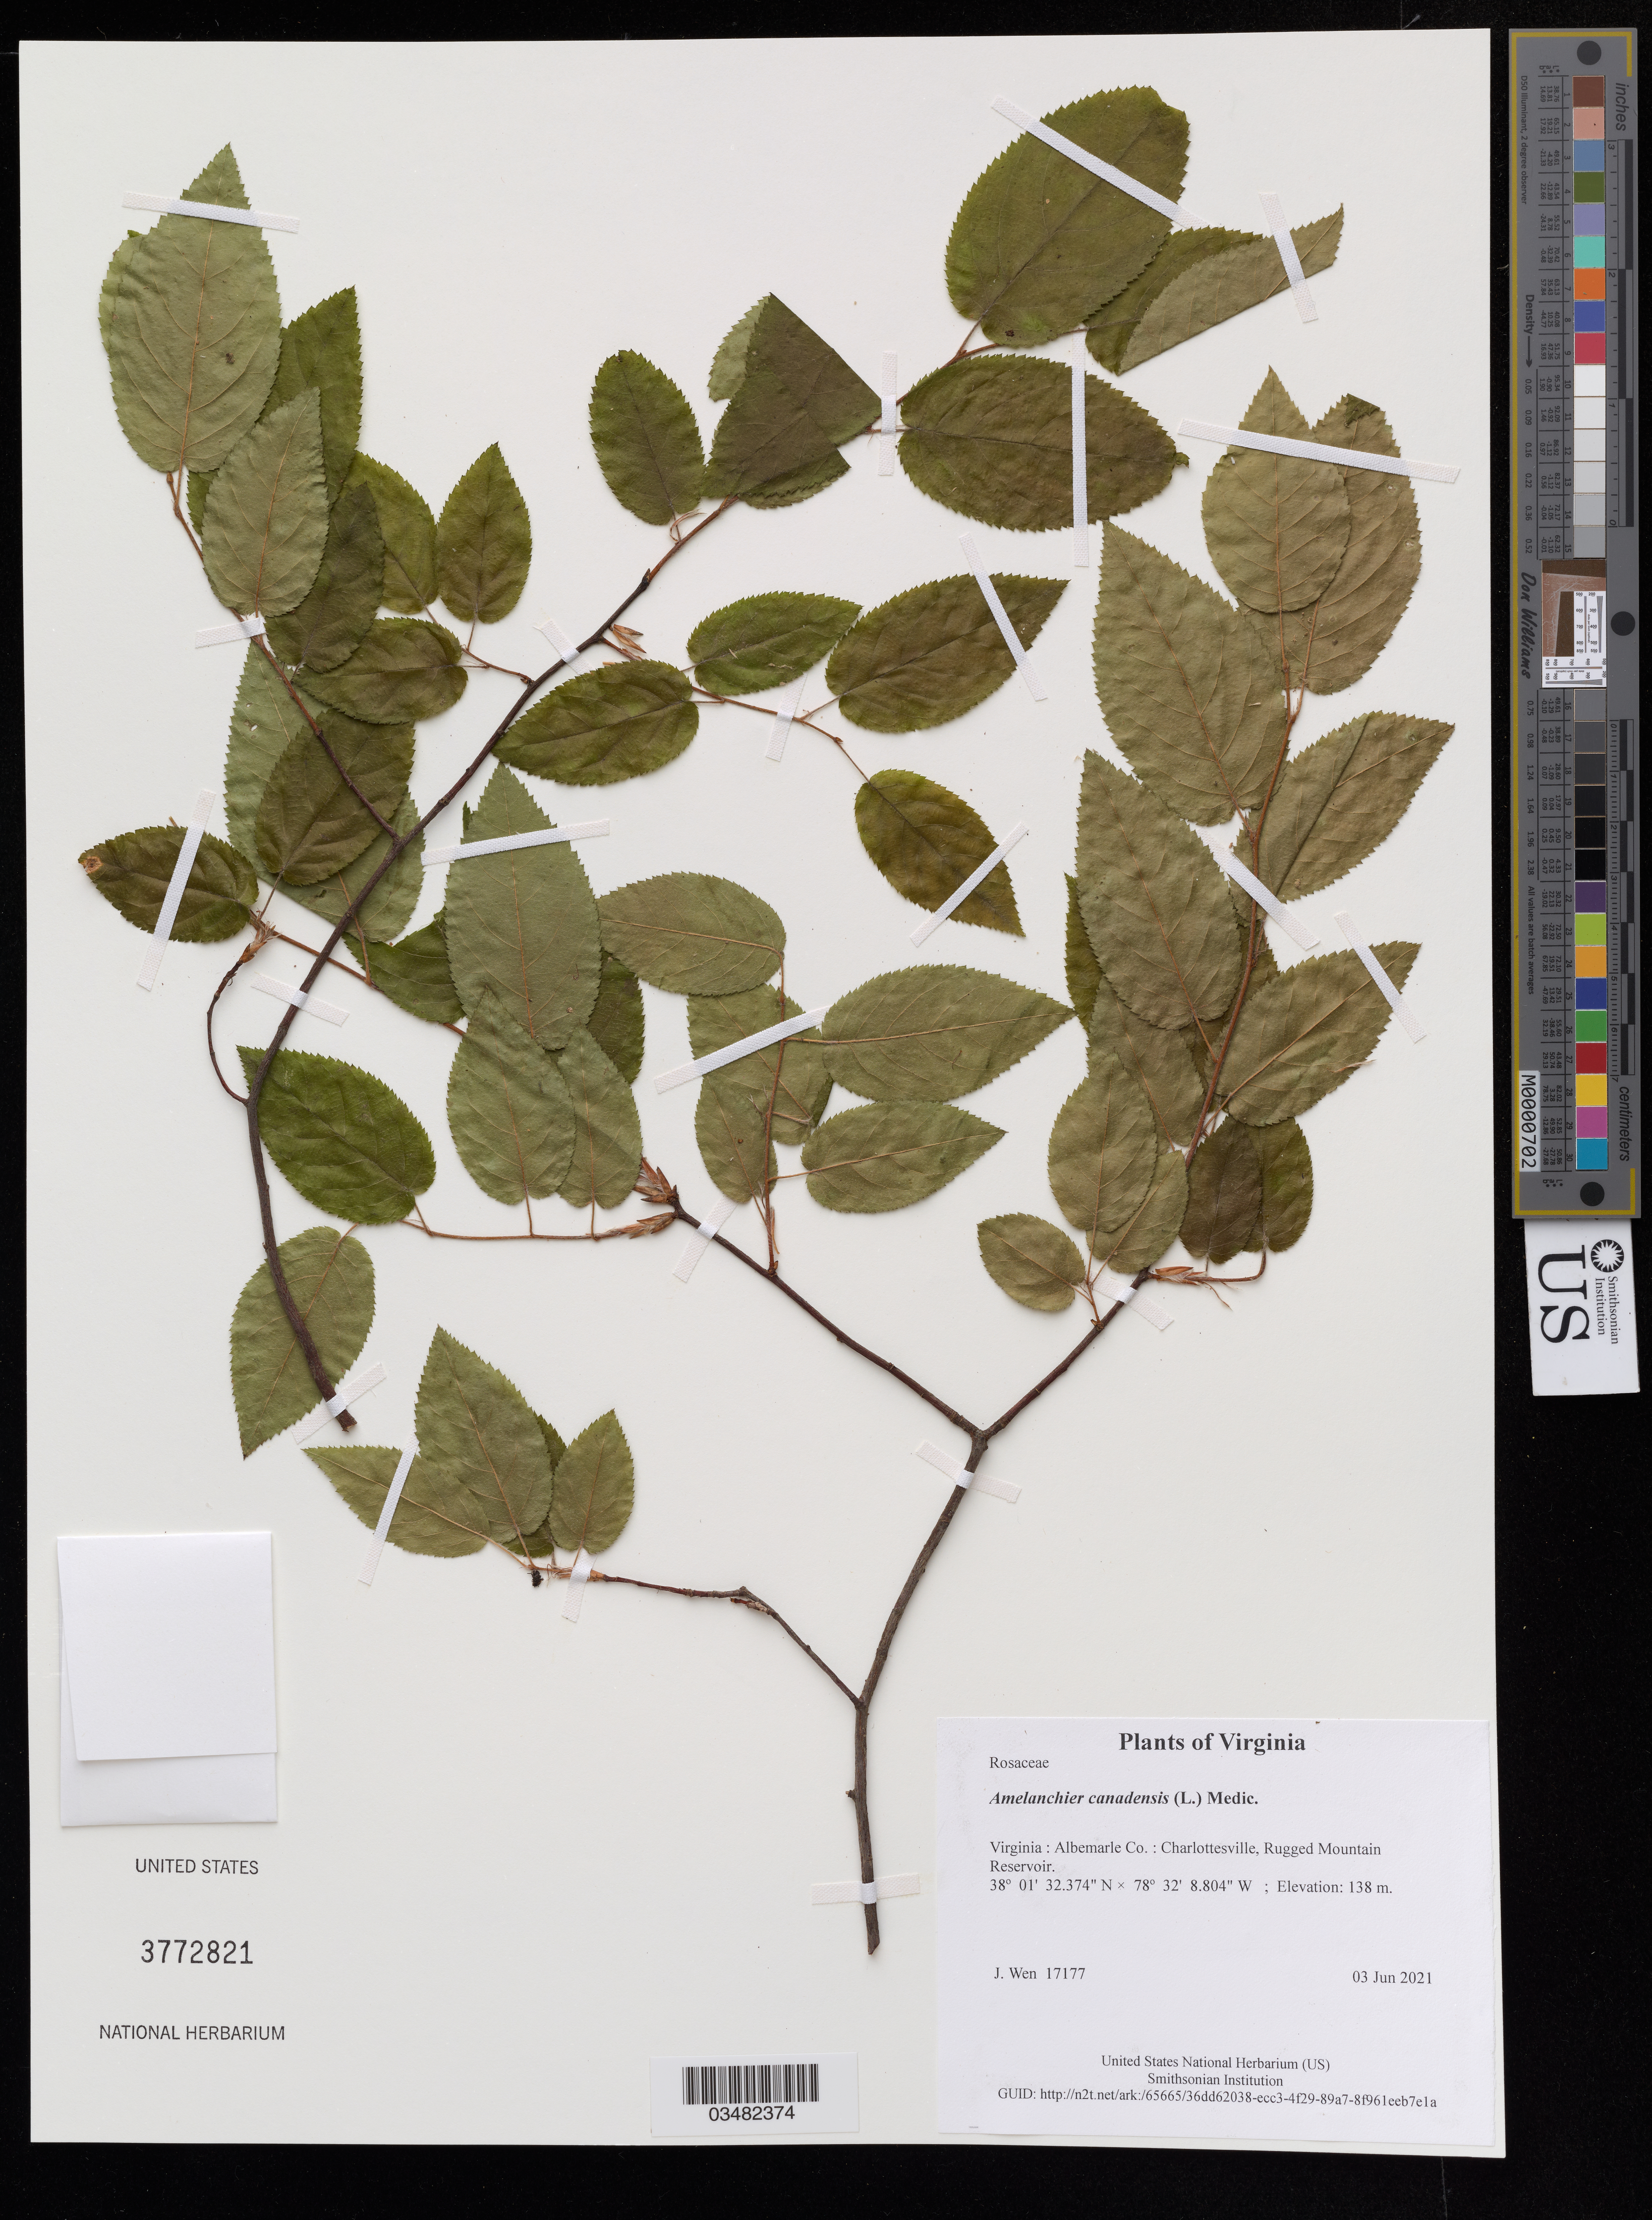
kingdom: Plantae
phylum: Tracheophyta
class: Magnoliopsida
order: Rosales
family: Rosaceae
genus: Amelanchier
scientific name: Amelanchier canadensis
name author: (L.) Medic.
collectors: J. Wen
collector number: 17177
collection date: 2021-06-03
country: United States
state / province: Virginia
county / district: Albemarle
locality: Charlottesville, Rugged Mountain Reservoir.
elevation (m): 138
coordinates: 38 01 32.374 N, 78 32 8.804 W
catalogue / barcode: US 3772821